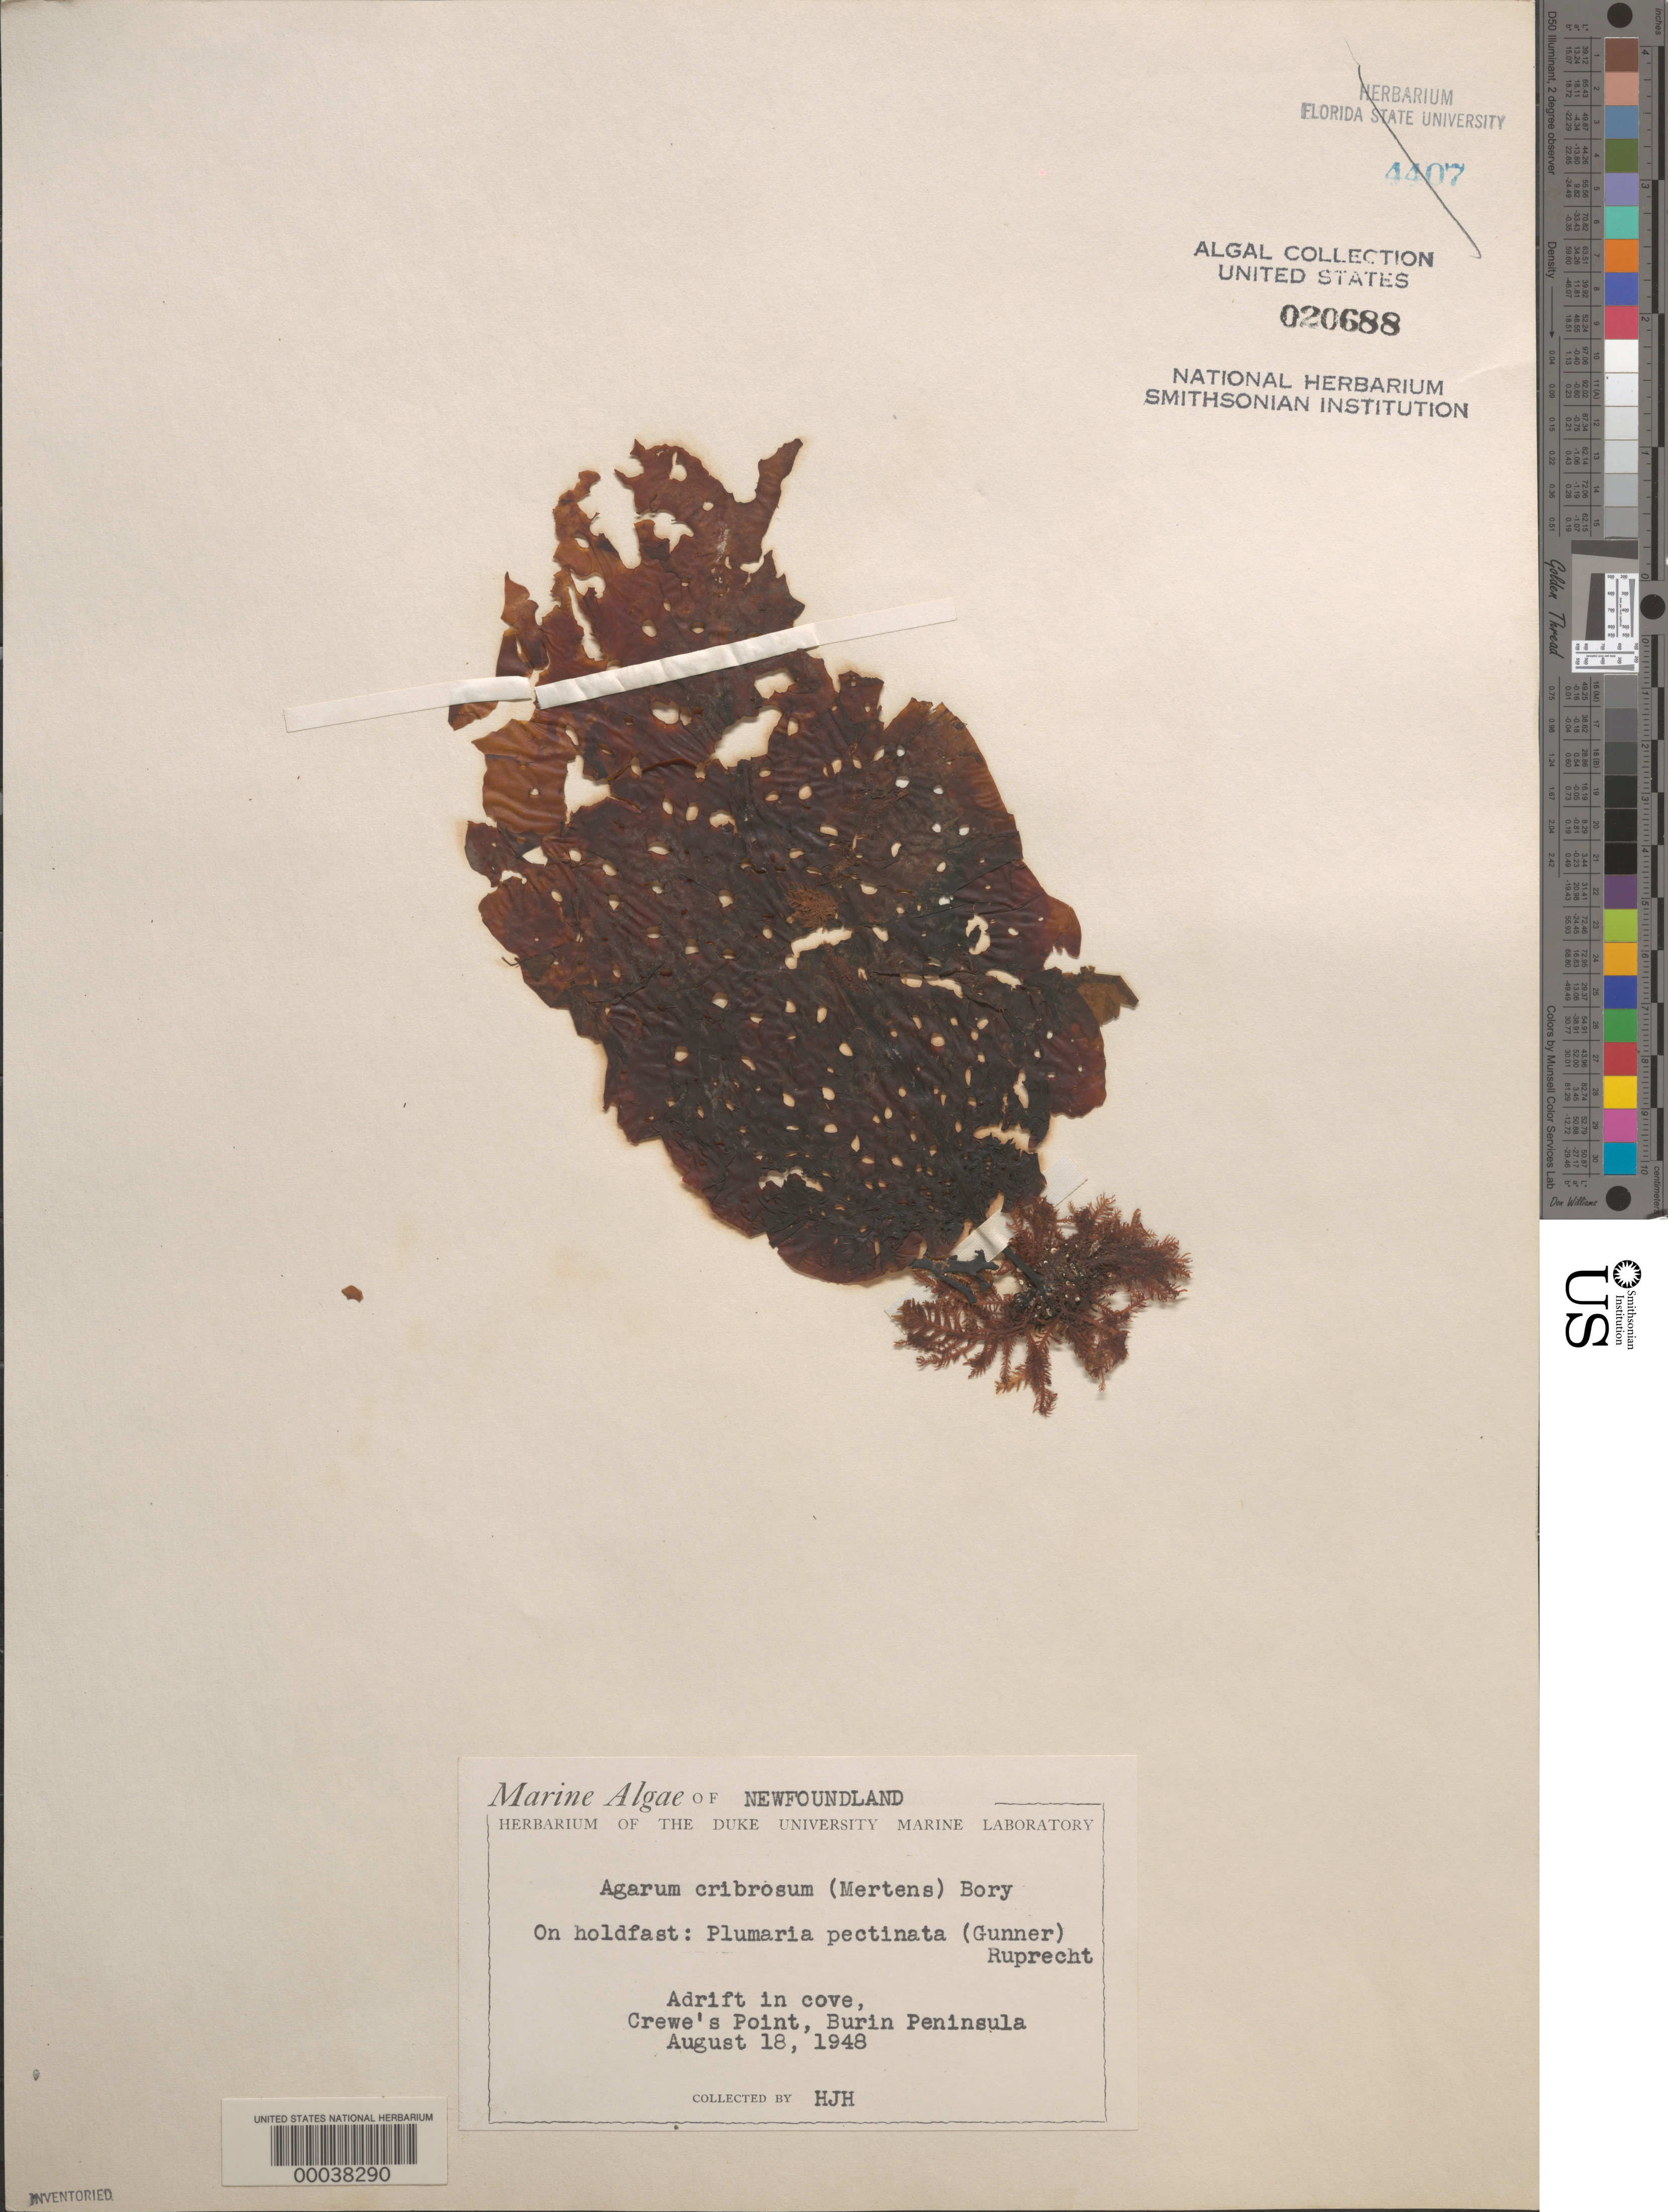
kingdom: Chromista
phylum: Ochrophyta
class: Phaeophyceae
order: Laminariales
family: Costariaceae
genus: Agarum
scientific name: Agarum clathratum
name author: Dumortier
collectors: H. J. Humm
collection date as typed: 18 Aug 1948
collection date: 1948-08-18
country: Canada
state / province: Newfoundland and Labrador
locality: Crewe's Point, Burin Peninsula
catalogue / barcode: US 20688